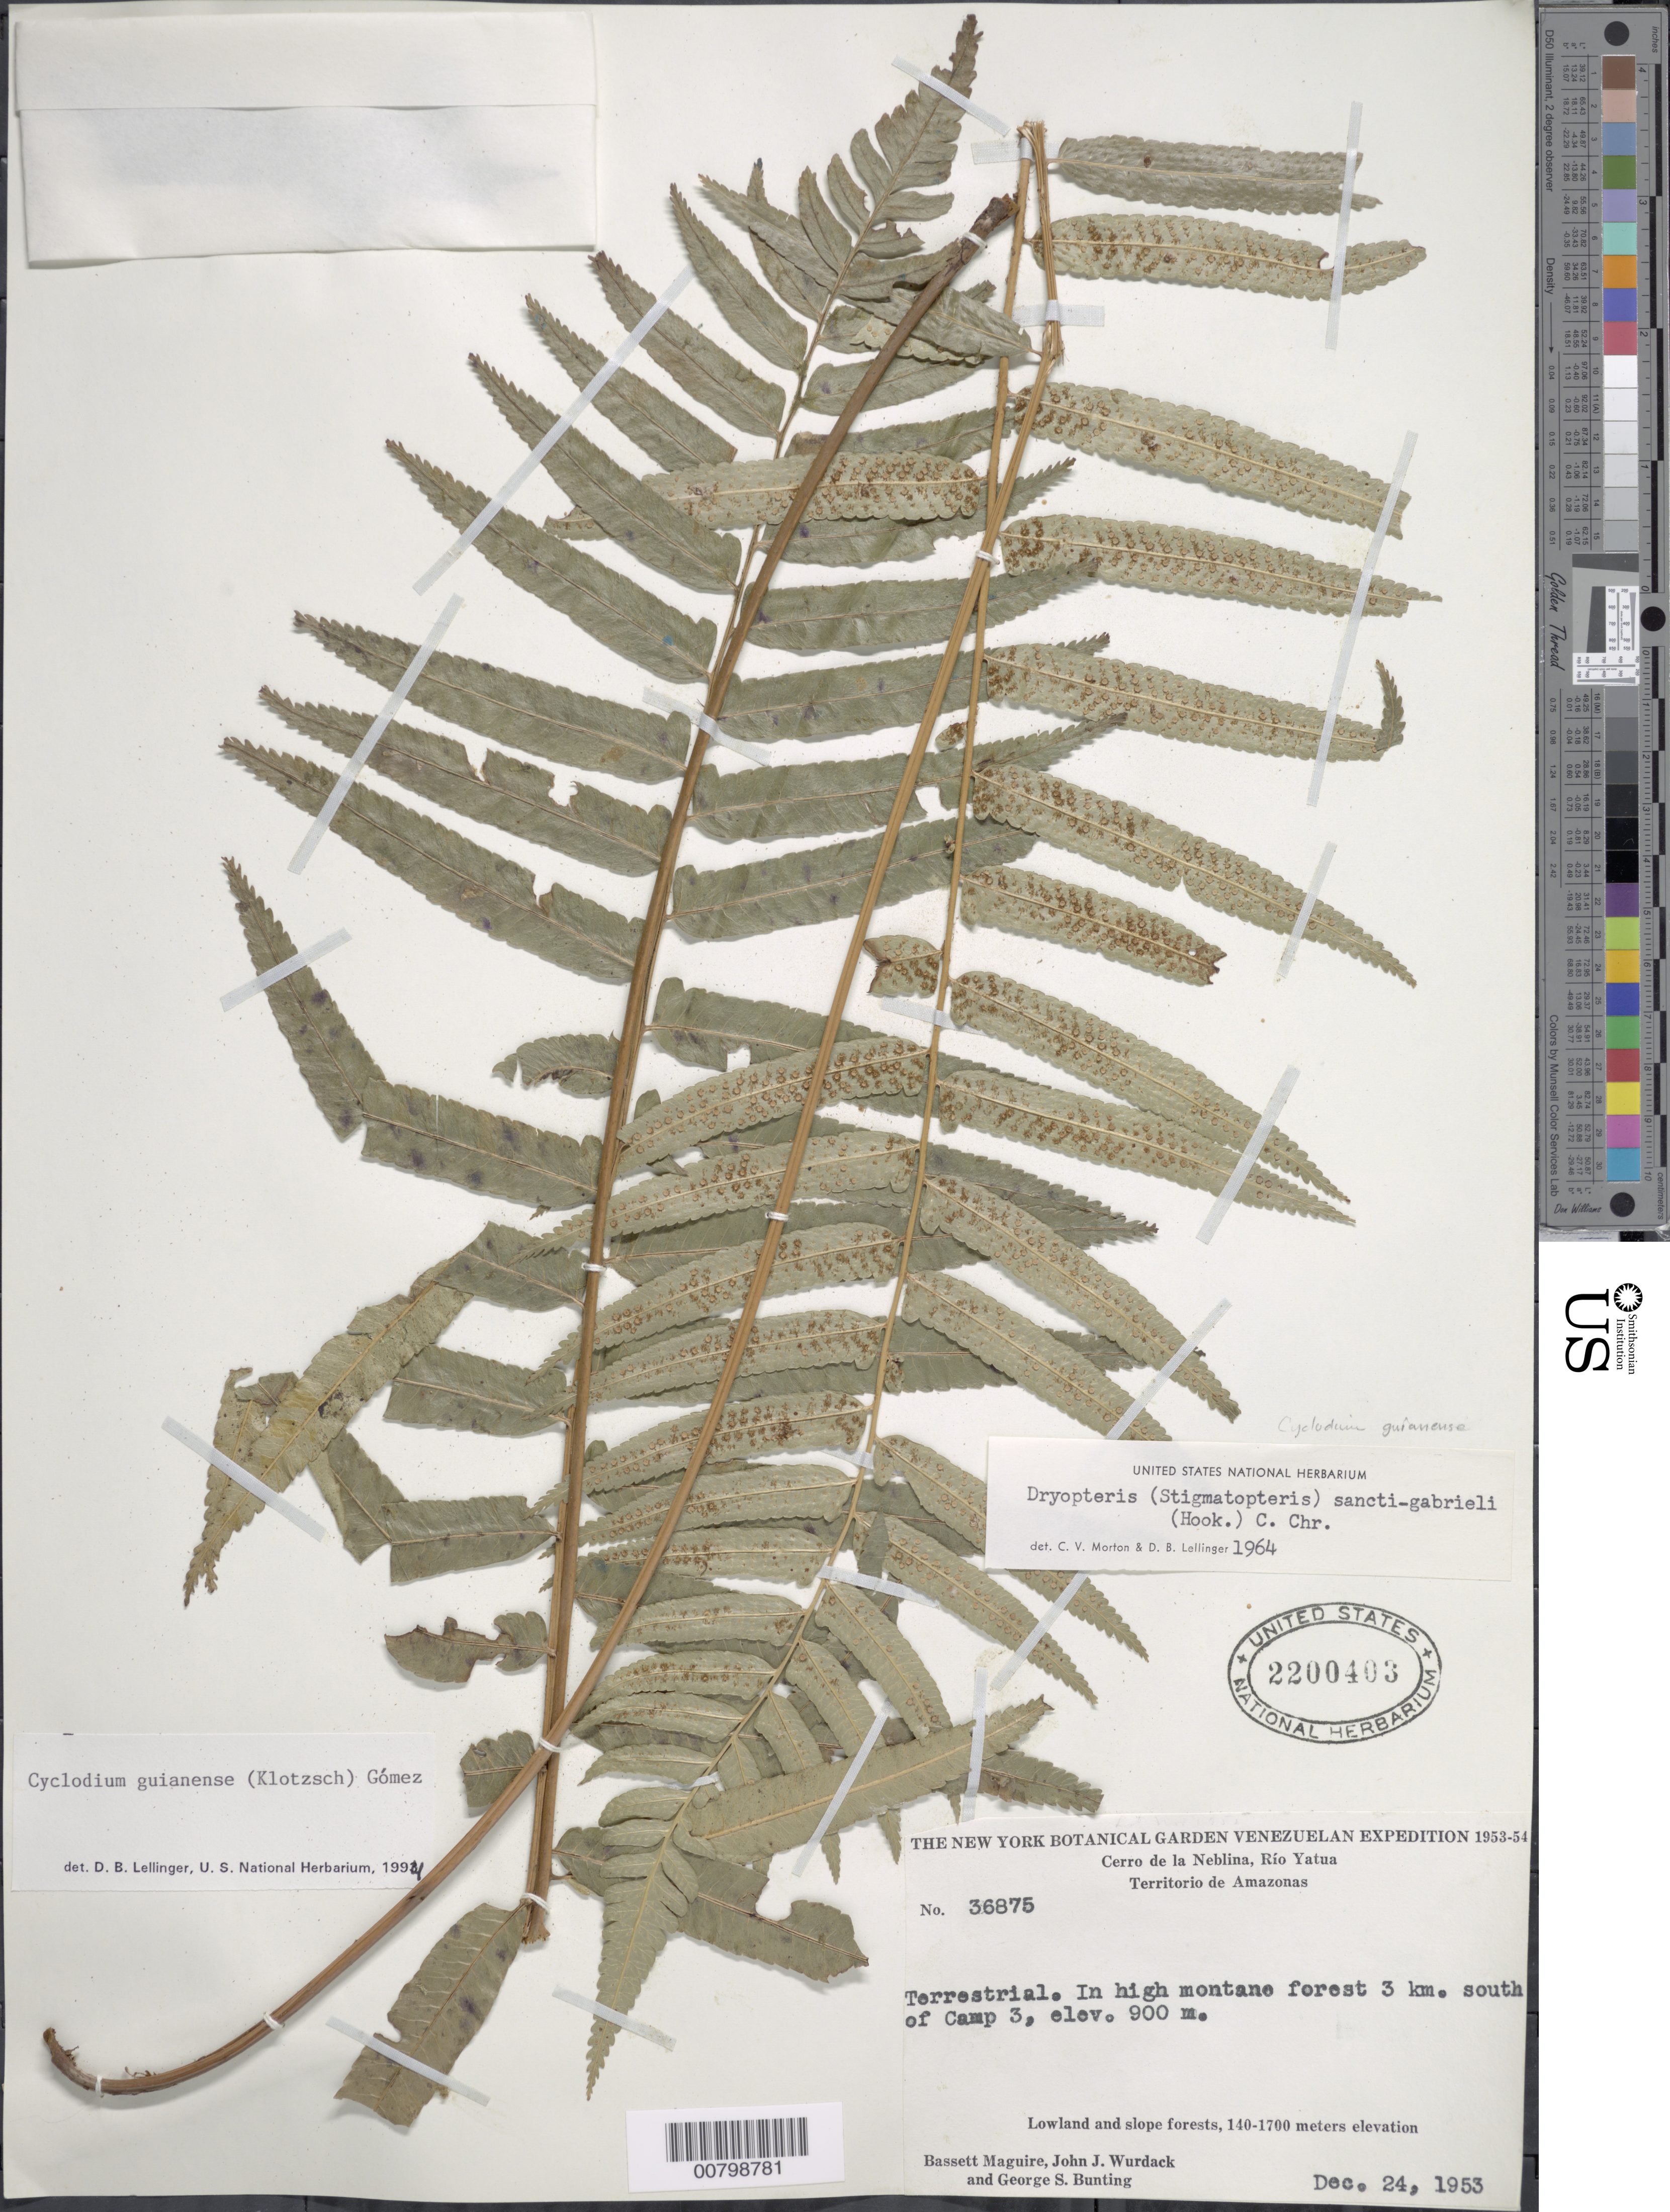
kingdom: Plantae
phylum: Tracheophyta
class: Polypodiopsida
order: Polypodiales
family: Dryopteridaceae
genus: Cyclodium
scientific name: Cyclodium guianense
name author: (Klotzsch) van der Werff ex L.D. Gómez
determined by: Lellinger, David B., (BOT), Smithsonian Institution - National Museum of Natural History (UNITED STATES)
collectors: B. Maguire, J. J. Wurdack & G. S. Bunting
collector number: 36875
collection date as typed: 24-Dec-53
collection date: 1953-12-24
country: Venezuela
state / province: Amazonas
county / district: Río Negro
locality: Cerro de la Neblina, Río Yatua, 3 km S of Camp 3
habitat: High montane forest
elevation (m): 900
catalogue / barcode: US 2200403